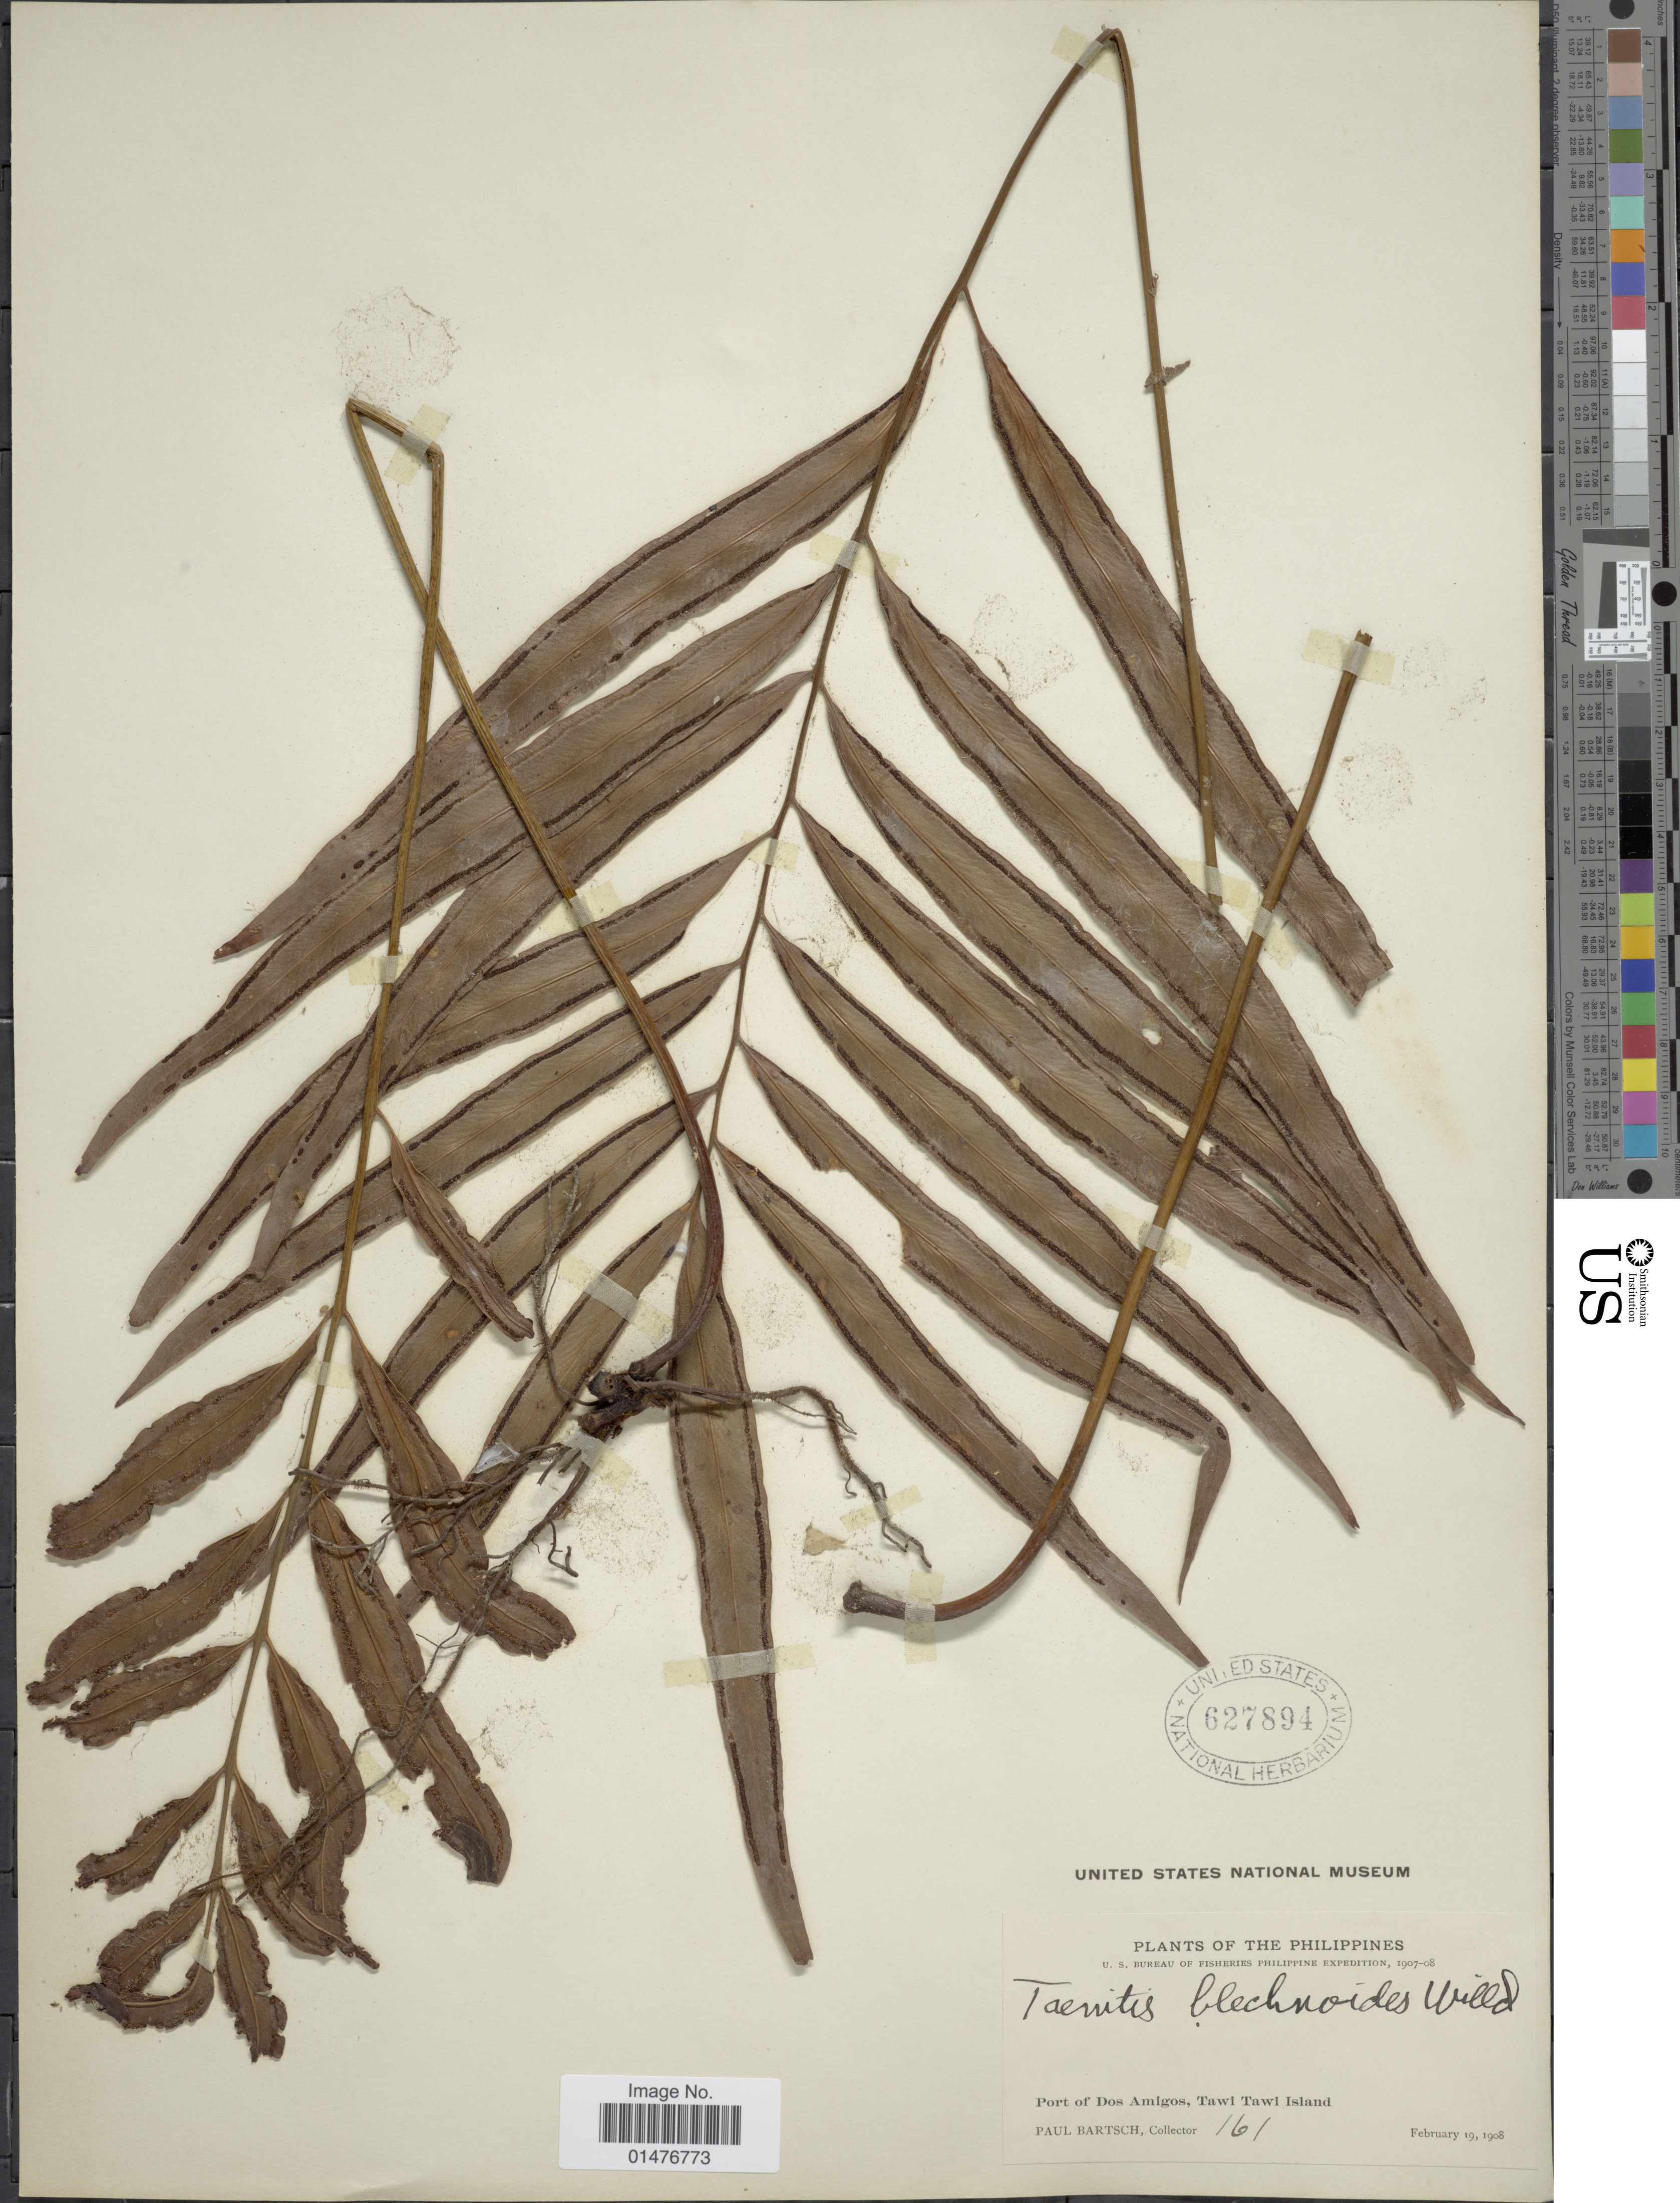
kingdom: Plantae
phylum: Tracheophyta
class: Polypodiopsida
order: Polypodiales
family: Pteridaceae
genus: Taenitis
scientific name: Taenitis blechnoides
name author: (Willd.) Sw.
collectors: P. Bartsch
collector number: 161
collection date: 1908-02-19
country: Philippines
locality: Philippines, Port of Dos Amigos, Tawi Tawi Island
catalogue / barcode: US 627894